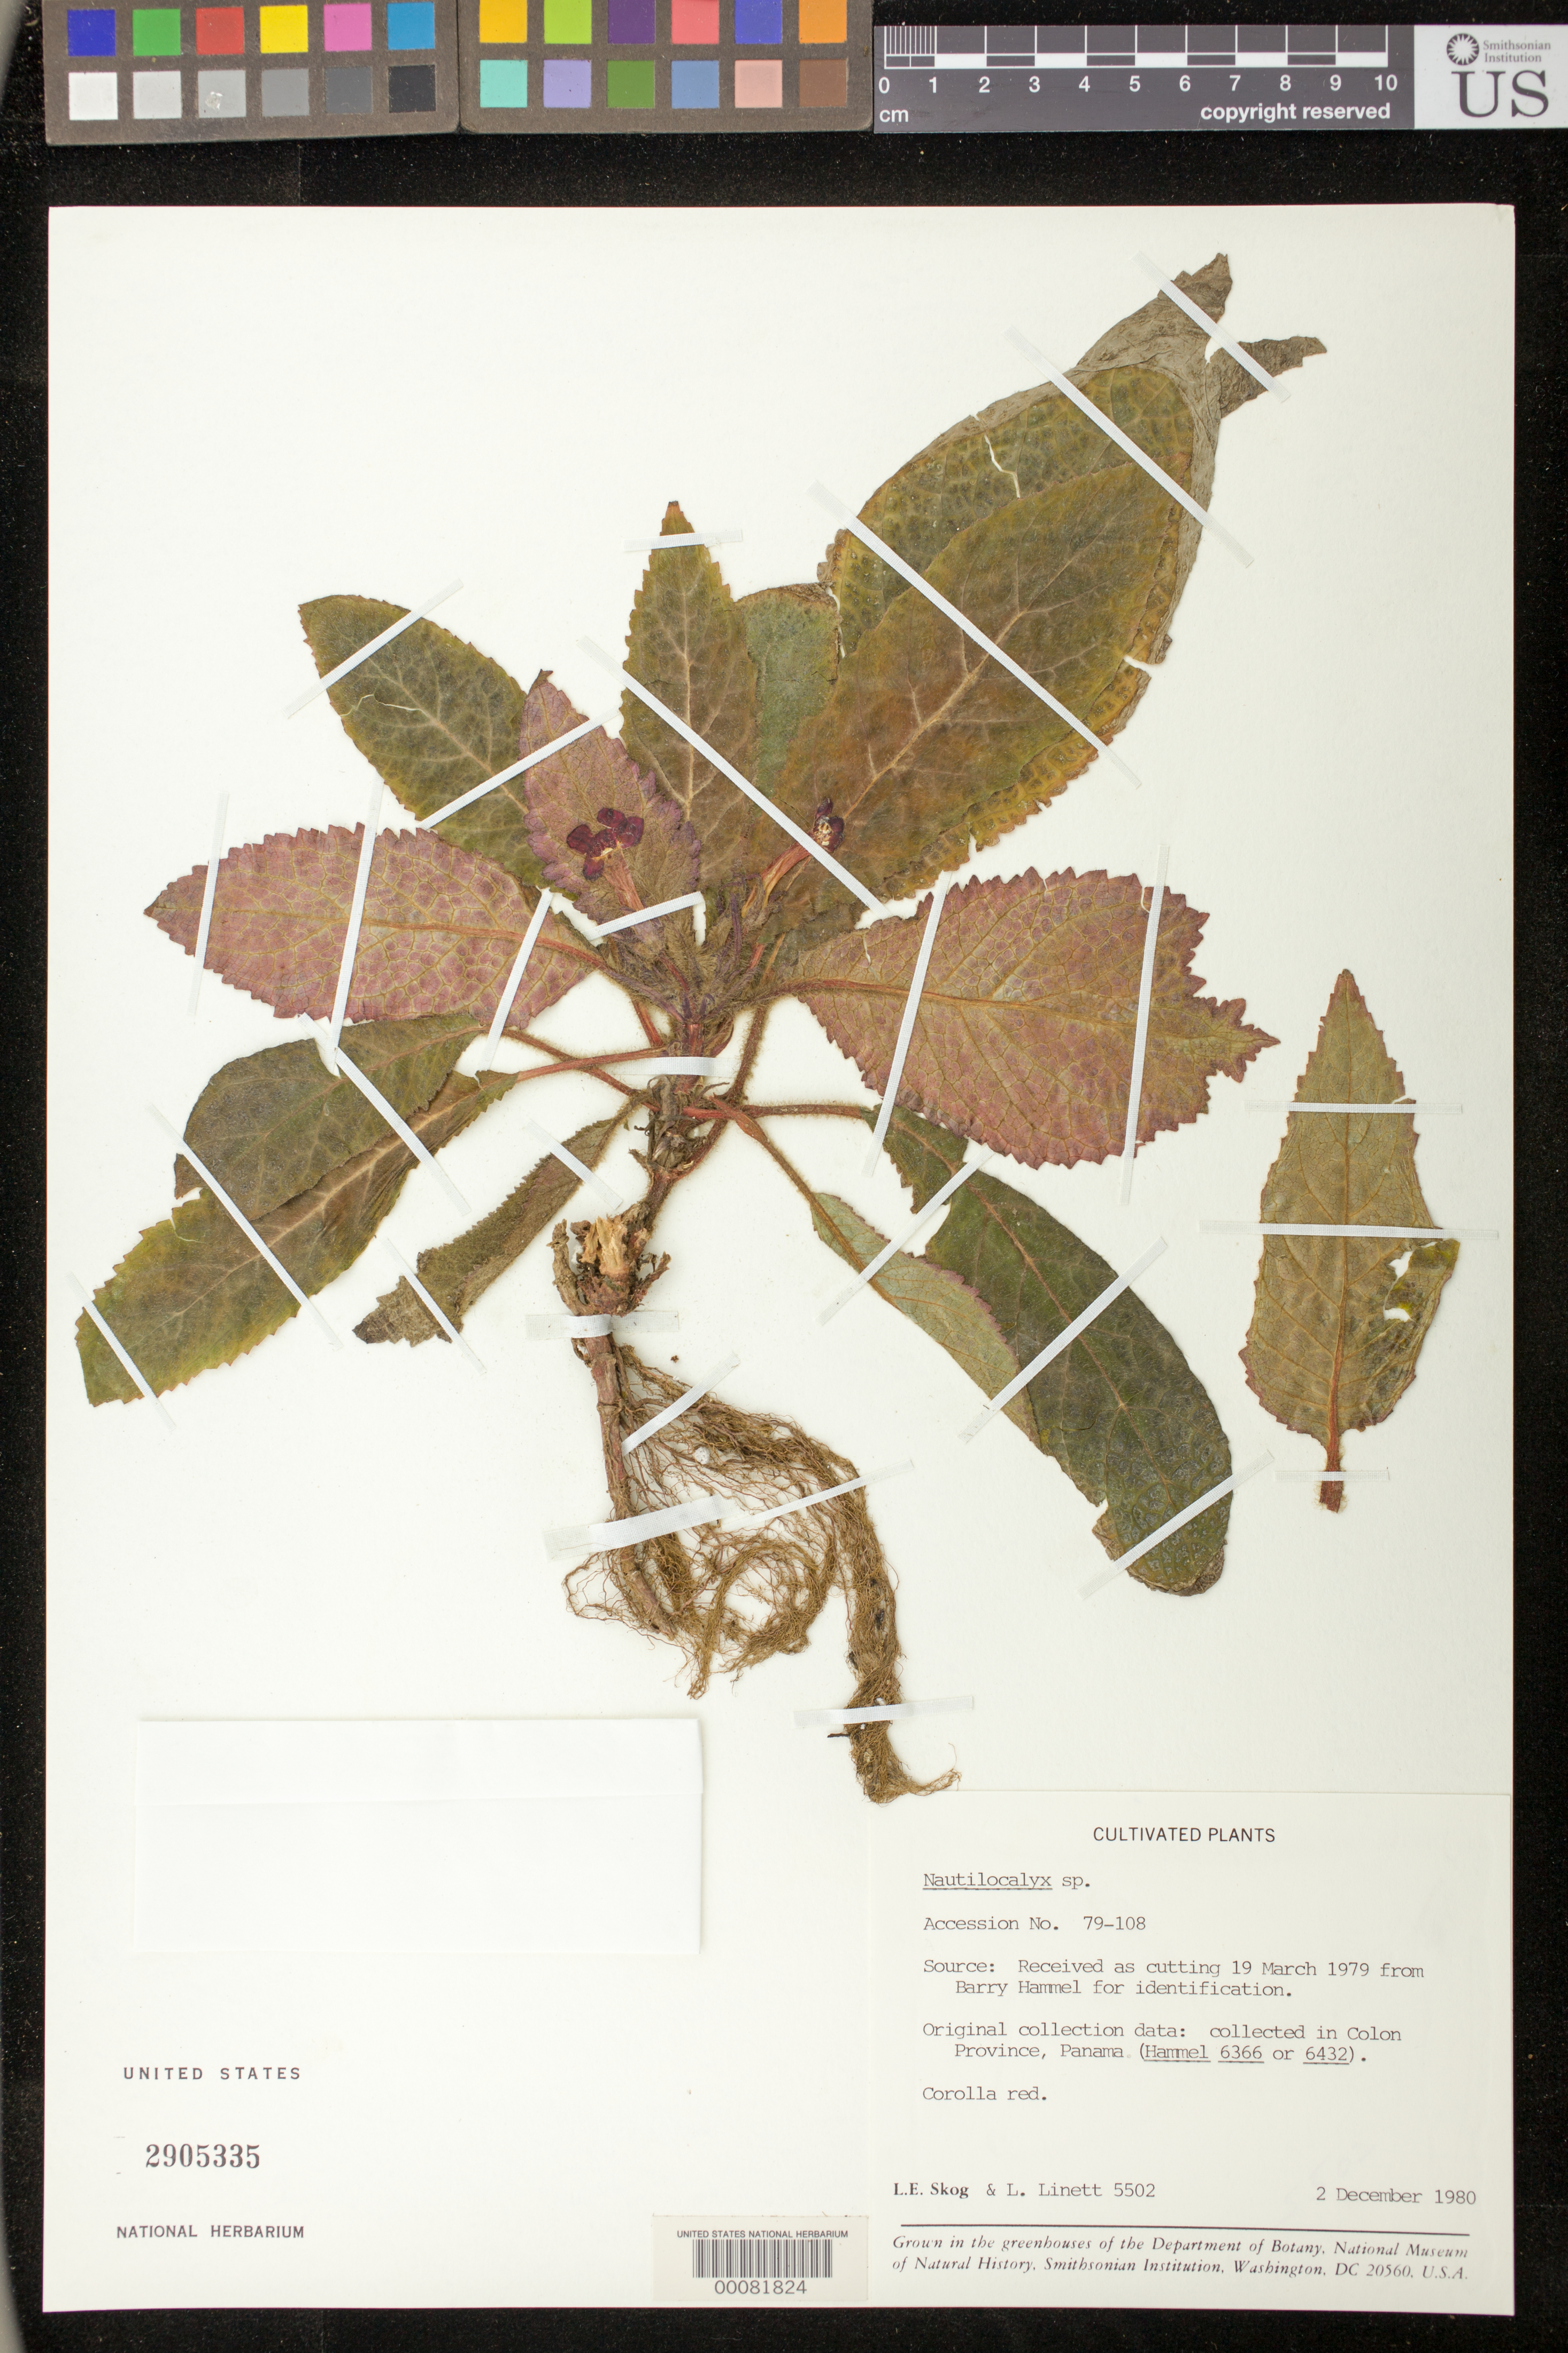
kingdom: Plantae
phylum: Tracheophyta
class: Magnoliopsida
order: Lamiales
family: Gesneriaceae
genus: Nautilocalyx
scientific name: Nautilocalyx sp.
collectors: L. E. Skog & L. Linett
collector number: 5502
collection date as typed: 02 Dec 1980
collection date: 1980-12-02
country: Panama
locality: Panama: Colón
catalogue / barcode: US 2905335